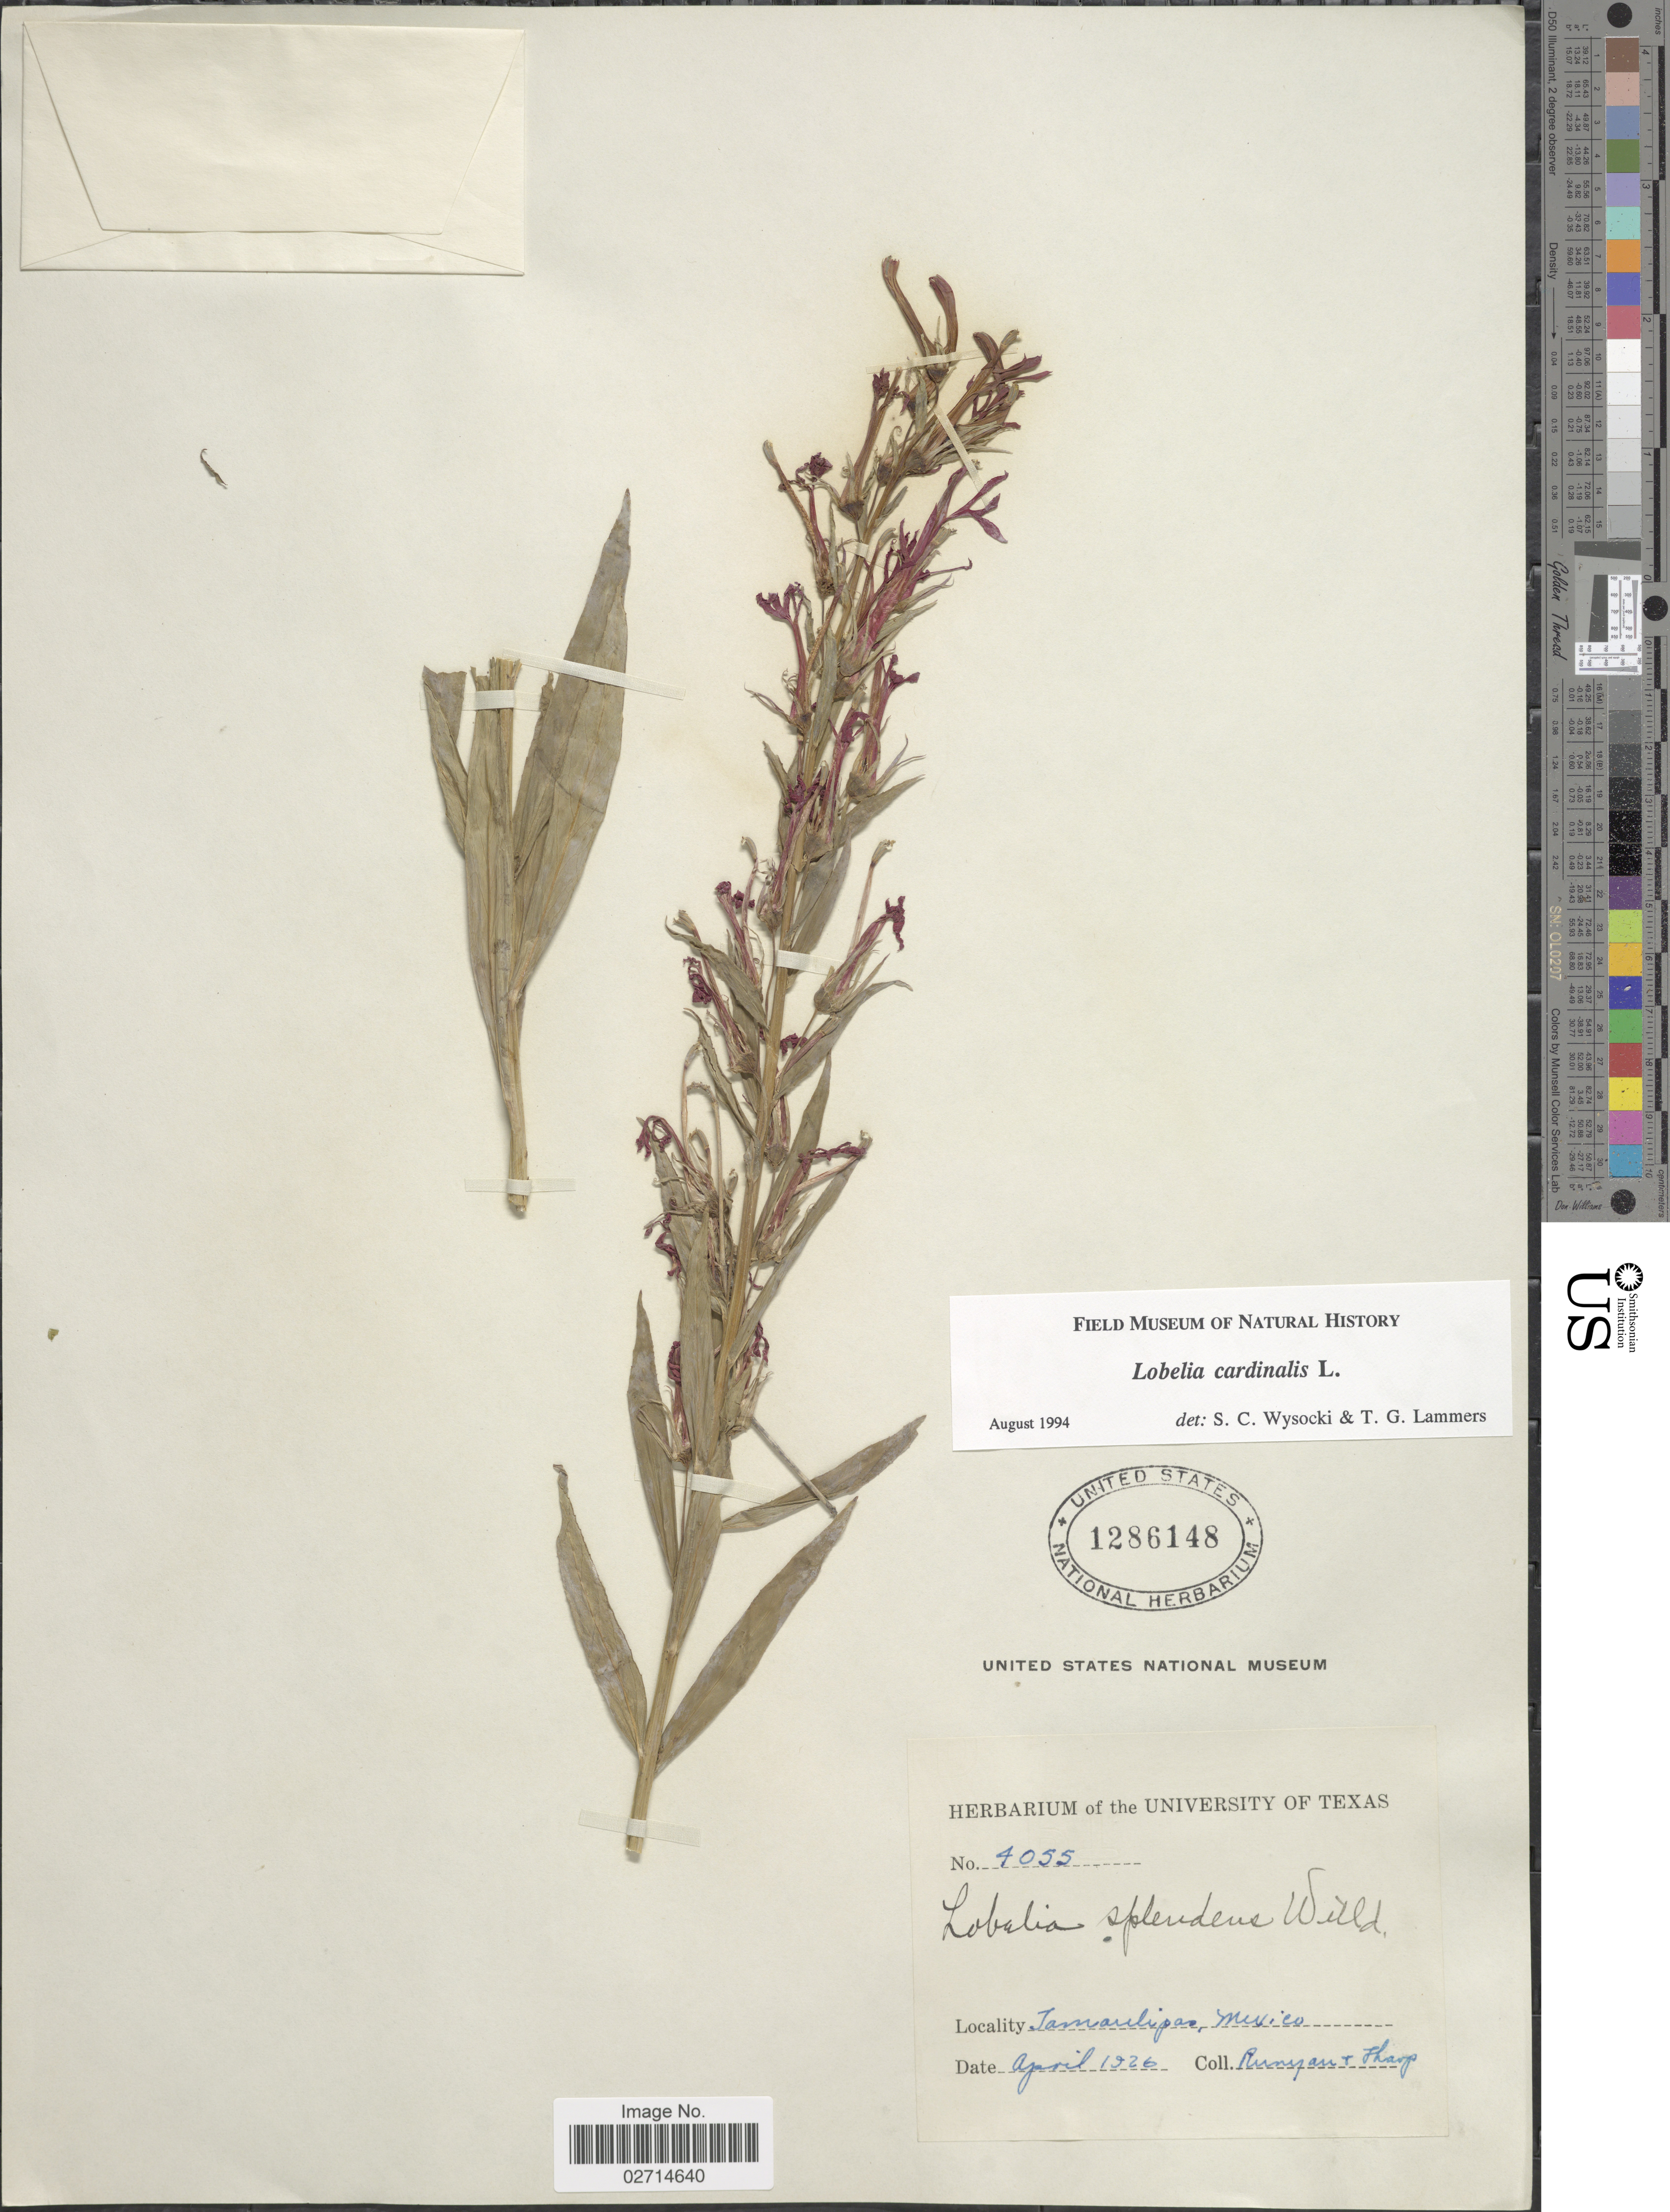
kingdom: Plantae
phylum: Tracheophyta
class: Magnoliopsida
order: Asterales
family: Campanulaceae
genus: Lobelia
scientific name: Lobelia cardinalis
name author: L.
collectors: -. Runyon & Tharp, --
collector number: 4055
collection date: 1926-04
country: Mexico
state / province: Tamaulipas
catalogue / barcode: US 1286148